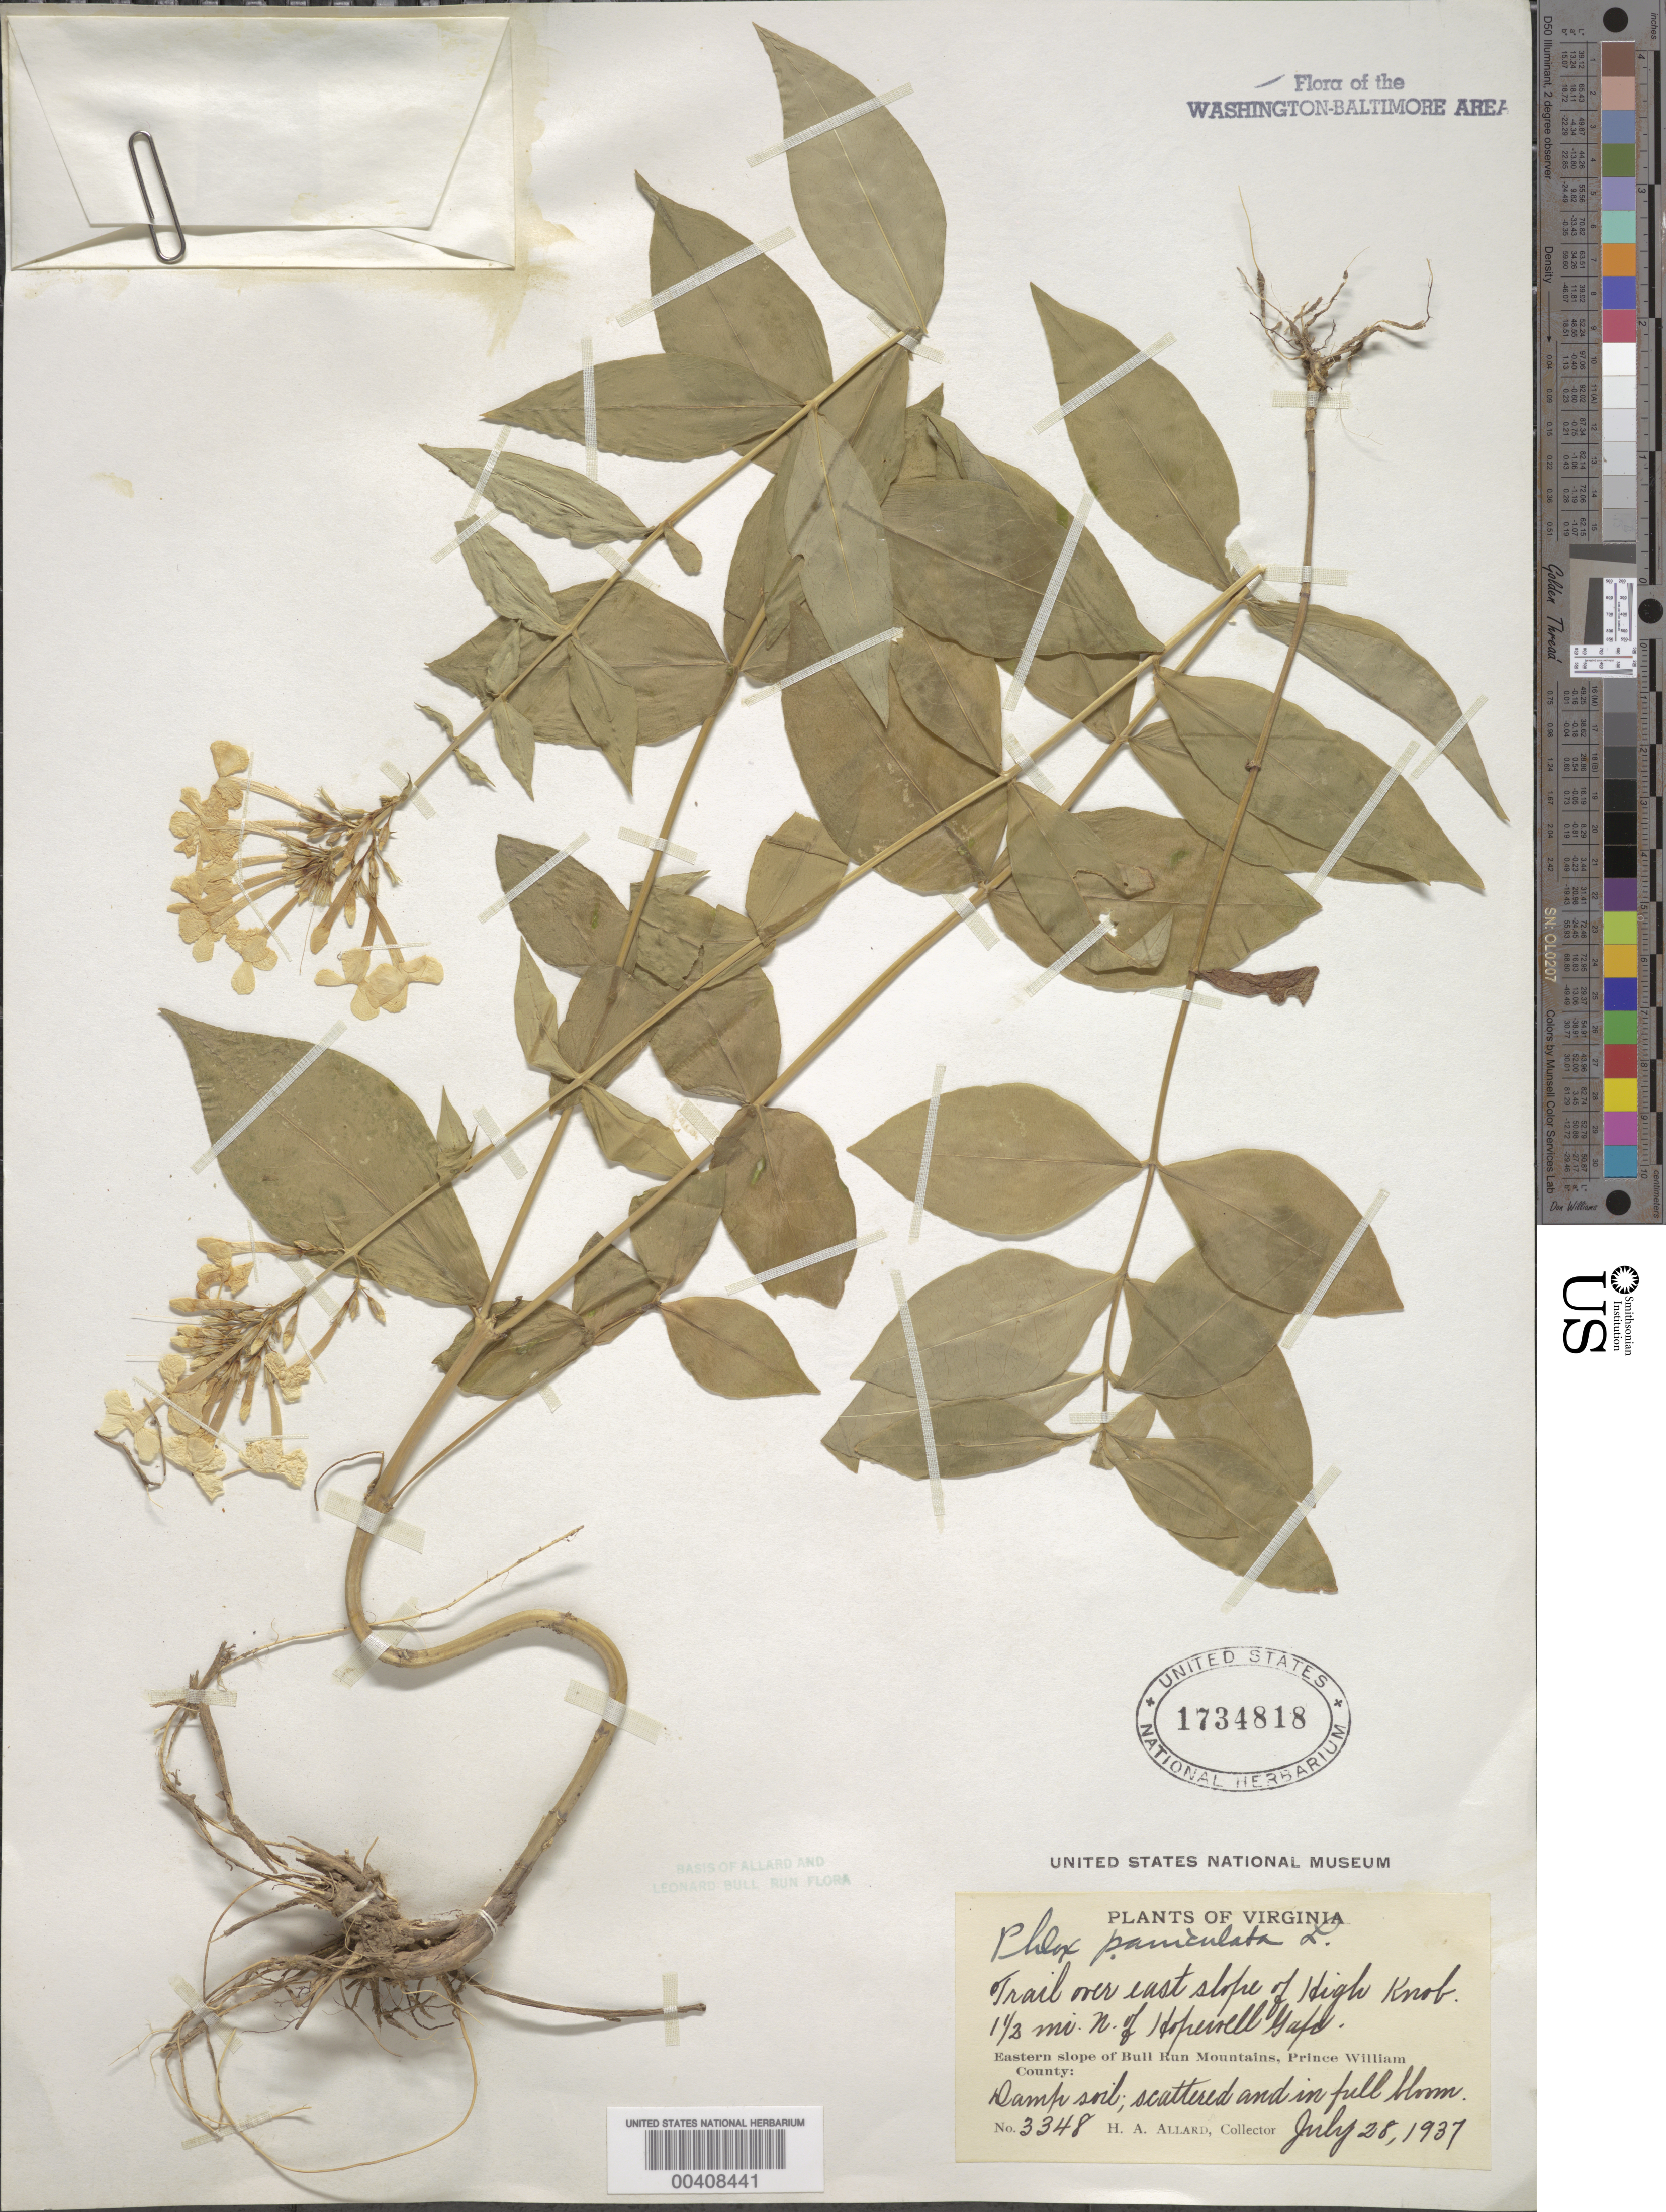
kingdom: Plantae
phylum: Tracheophyta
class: Magnoliopsida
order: Ericales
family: Polemoniaceae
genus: Phlox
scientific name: Phlox paniculata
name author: L.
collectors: H. A. Allard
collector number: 3348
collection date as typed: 28 Jul 1937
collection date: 1937-07-28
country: United States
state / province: Virginia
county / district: Prince William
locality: E slope of High Knob, 1 1/2 mi. N of Hopewell Gap, eastern slope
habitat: Trail, damp soil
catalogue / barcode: US 1734818